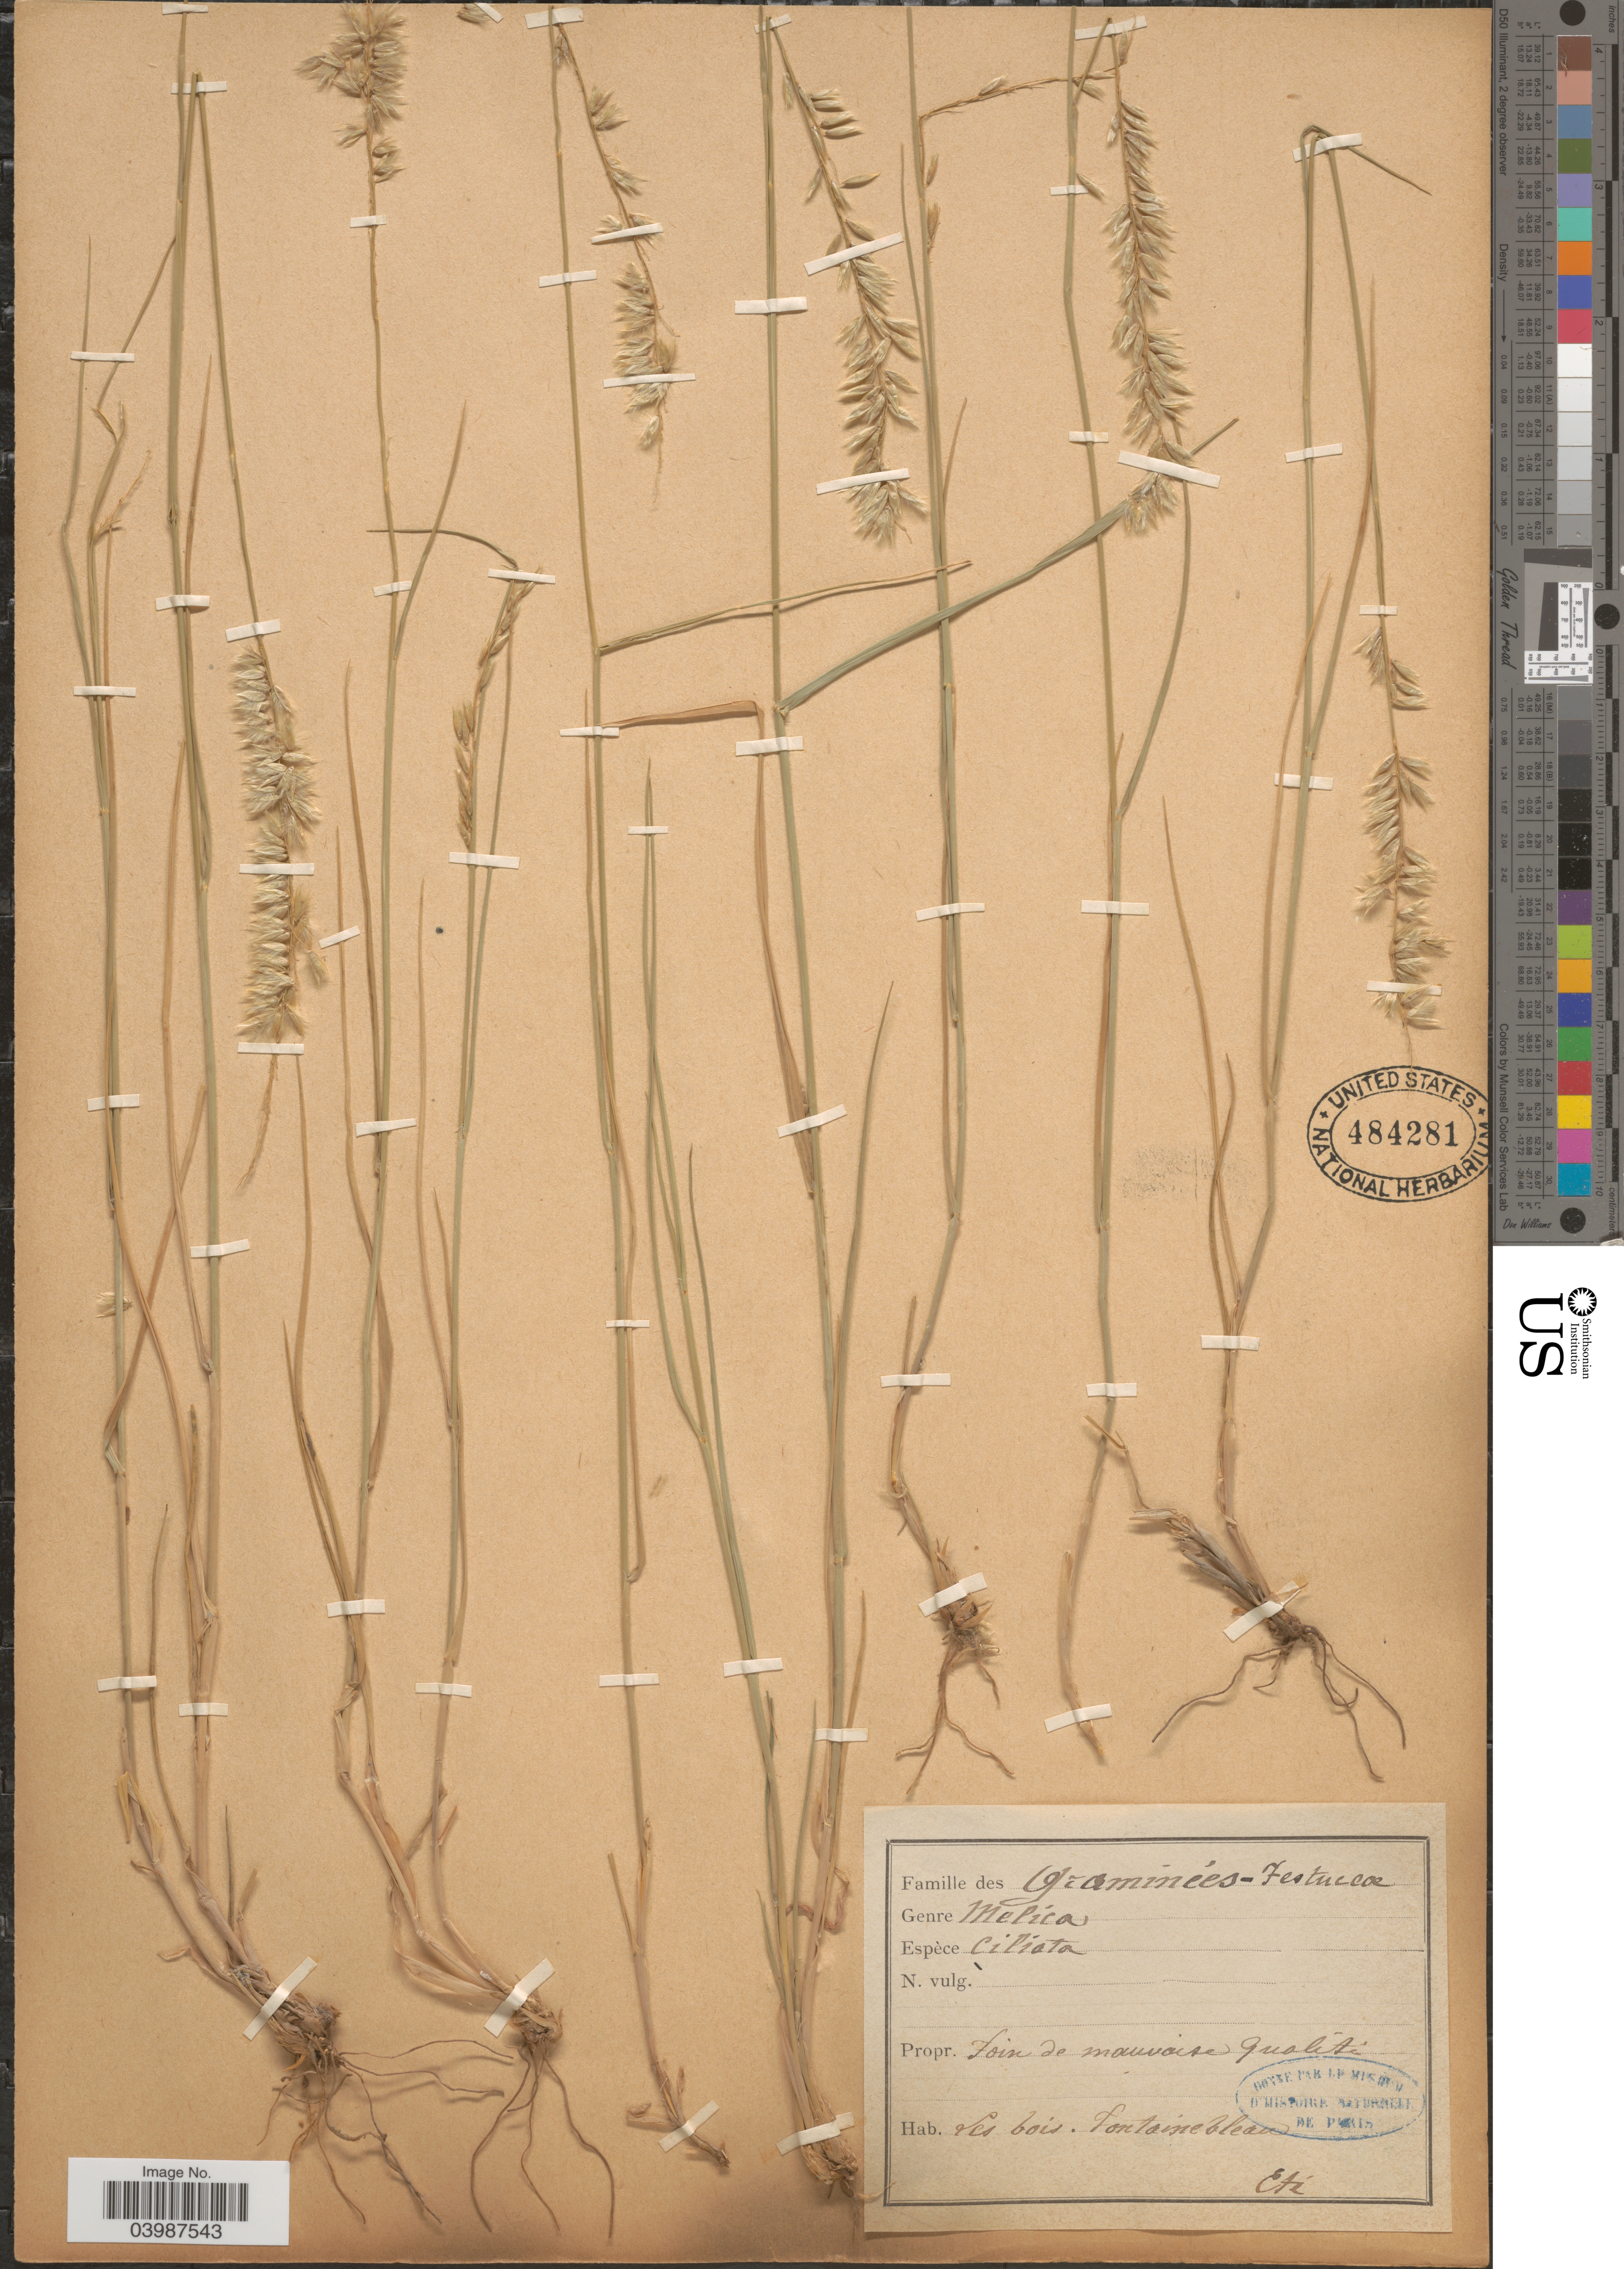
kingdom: Plantae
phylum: Tracheophyta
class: Liliopsida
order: Poales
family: Poaceae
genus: Melica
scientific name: Melica ciliata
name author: L.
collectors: Eté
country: France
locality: Propr. Foin de mauvaise Qualite. Les bois. Fontainebleau.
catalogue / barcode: US 484281